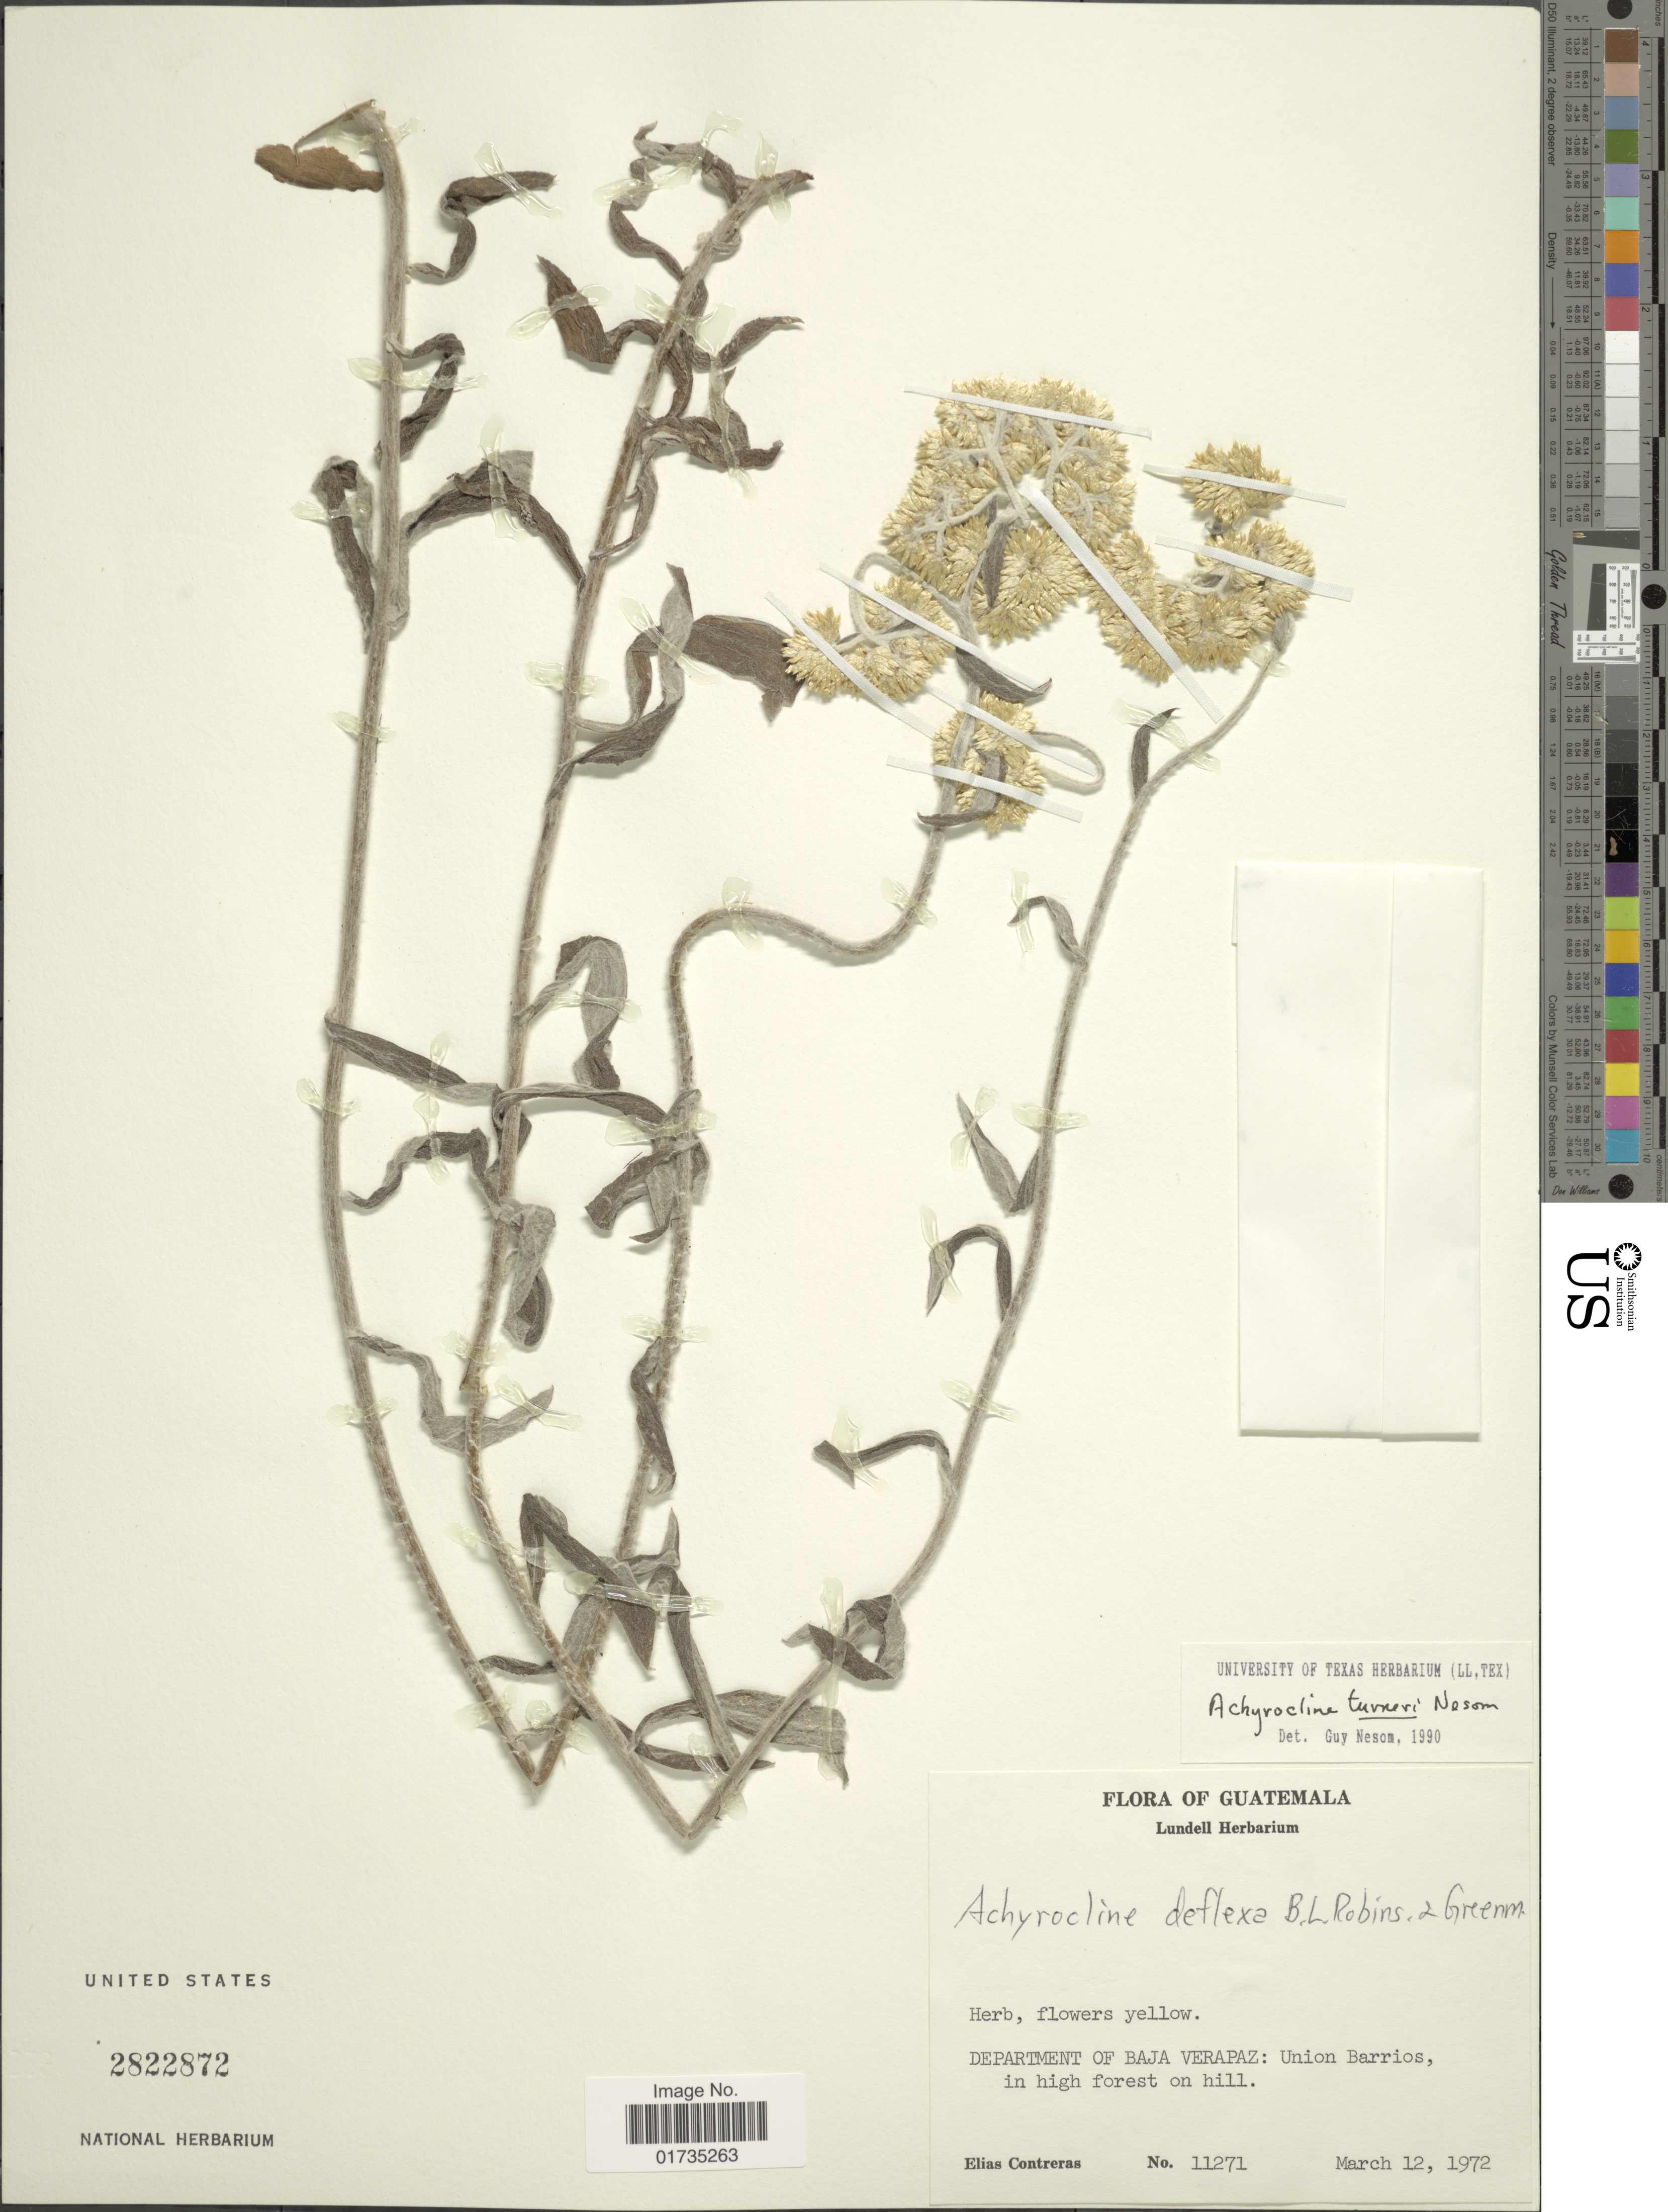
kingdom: Plantae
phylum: Tracheophyta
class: Magnoliopsida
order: Asterales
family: Asteraceae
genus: Achyrocline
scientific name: Achyrocline turneri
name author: G.L. Nesom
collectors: E. Contreras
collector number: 11271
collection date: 1972-03-12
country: Guatemala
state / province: Baja Verapaz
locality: Guatemala. Department of Baja Verapaz: Union Barrios, in high forest on hill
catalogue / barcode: US 2822872